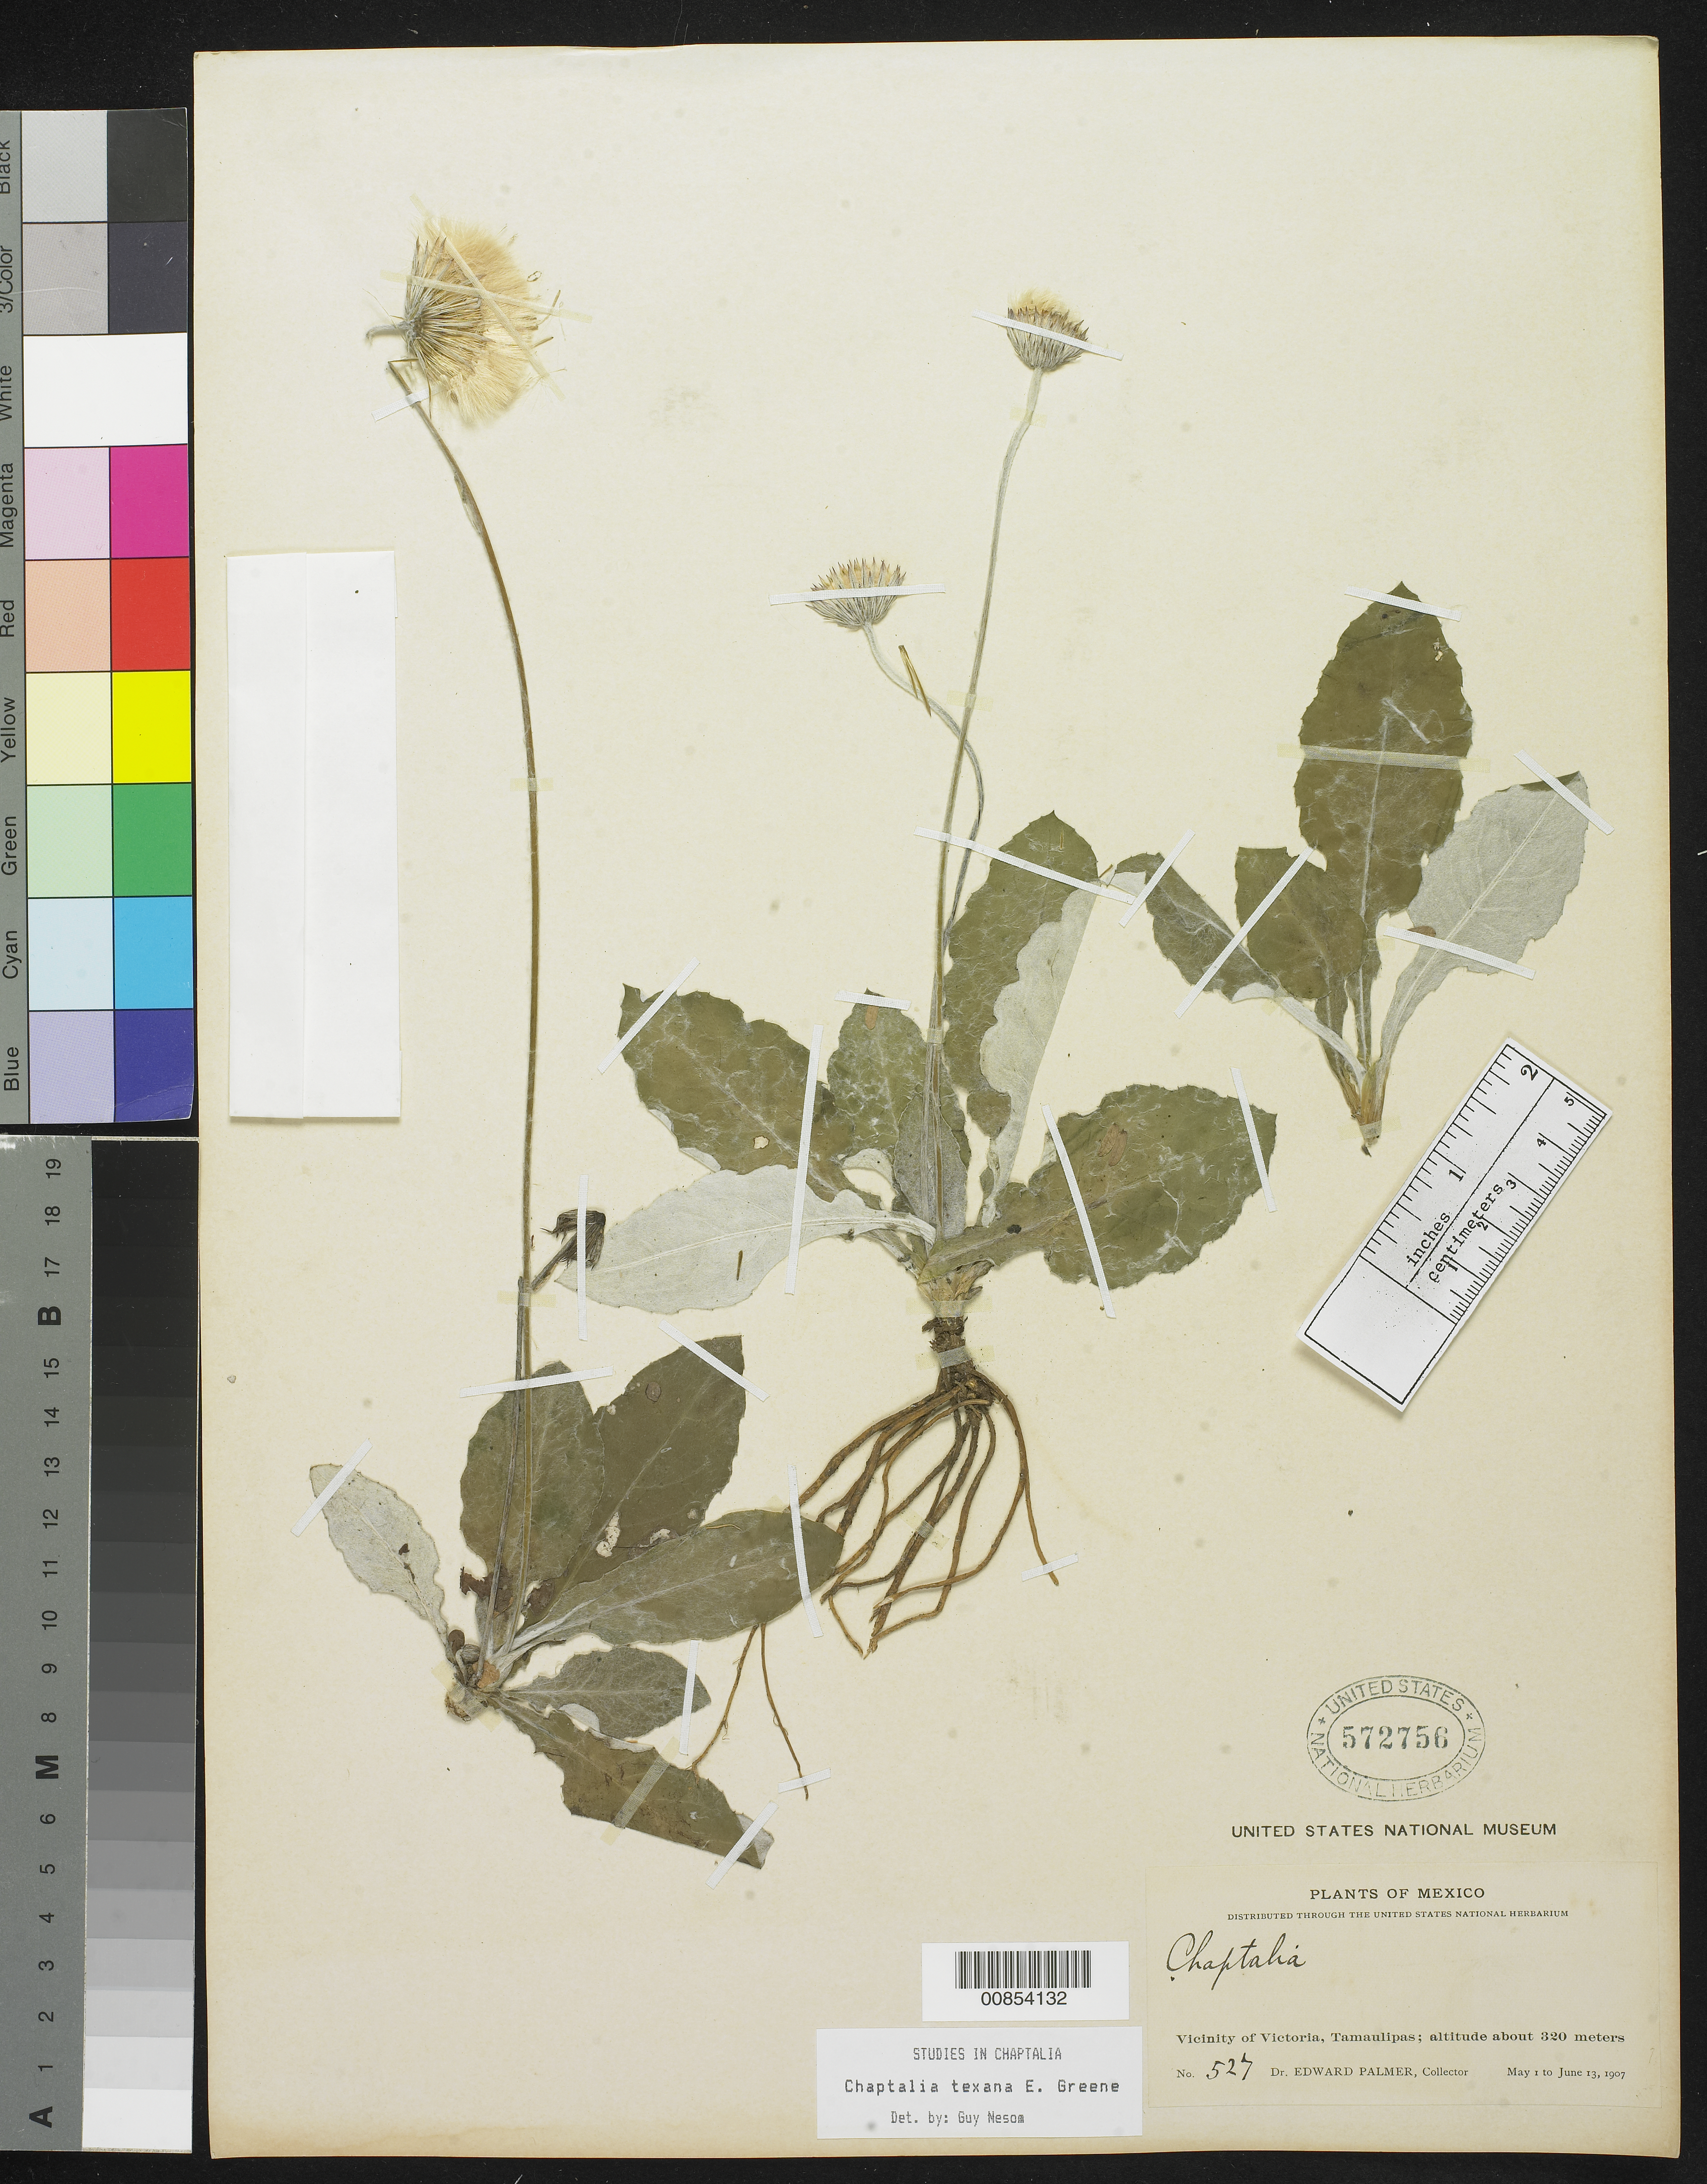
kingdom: Plantae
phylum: Tracheophyta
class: Magnoliopsida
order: Asterales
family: Asteraceae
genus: Chaptalia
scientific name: Chaptalia texana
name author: Greene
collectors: E. Palmer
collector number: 527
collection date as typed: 01 May 1907 to 13 Jun 1907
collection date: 1907-05-01/1907-06-13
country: Mexico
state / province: Tamaulipas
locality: Vicinity of Victoria.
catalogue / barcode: US 572756